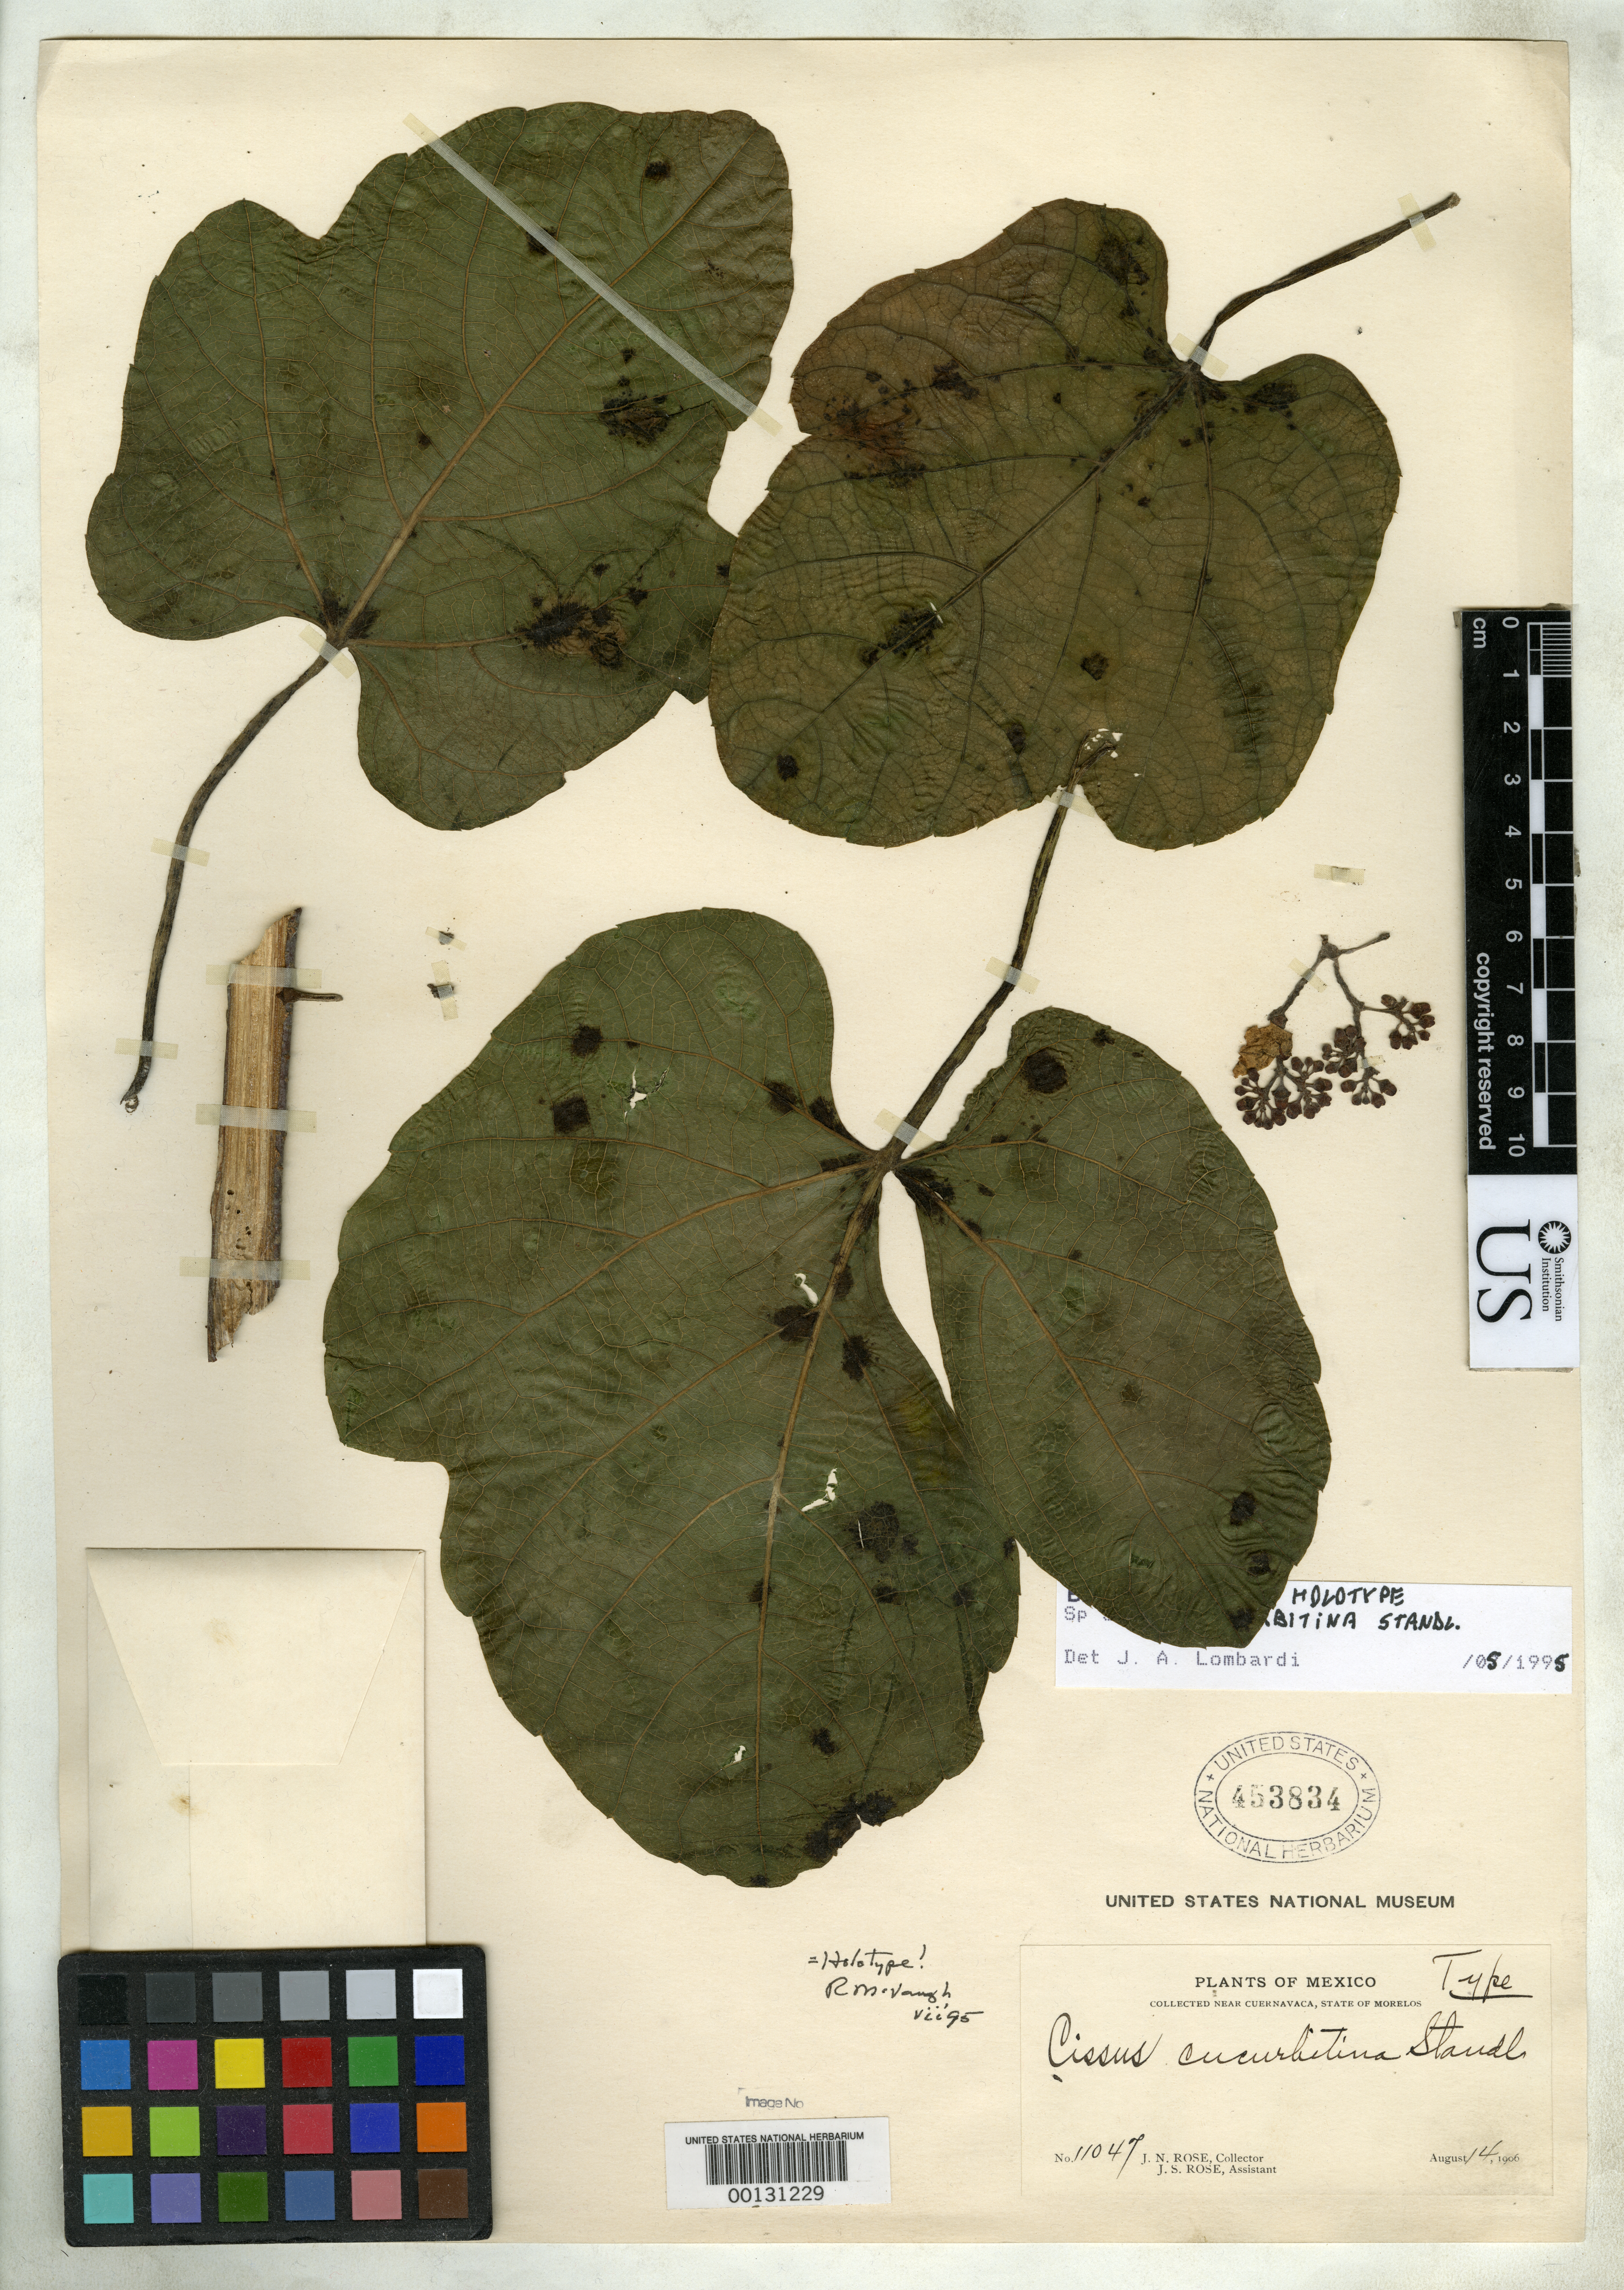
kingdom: Plantae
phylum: Tracheophyta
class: Magnoliopsida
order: Vitales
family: Vitaceae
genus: Cissus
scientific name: Cissus cucurbitina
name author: Standl.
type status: Holotype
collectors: J. N. Rose & J. S. Rose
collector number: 11047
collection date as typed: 14 Aug 1906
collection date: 1906-08-14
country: Mexico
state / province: Morelos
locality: Near Cuernavaca.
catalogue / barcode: US 453834